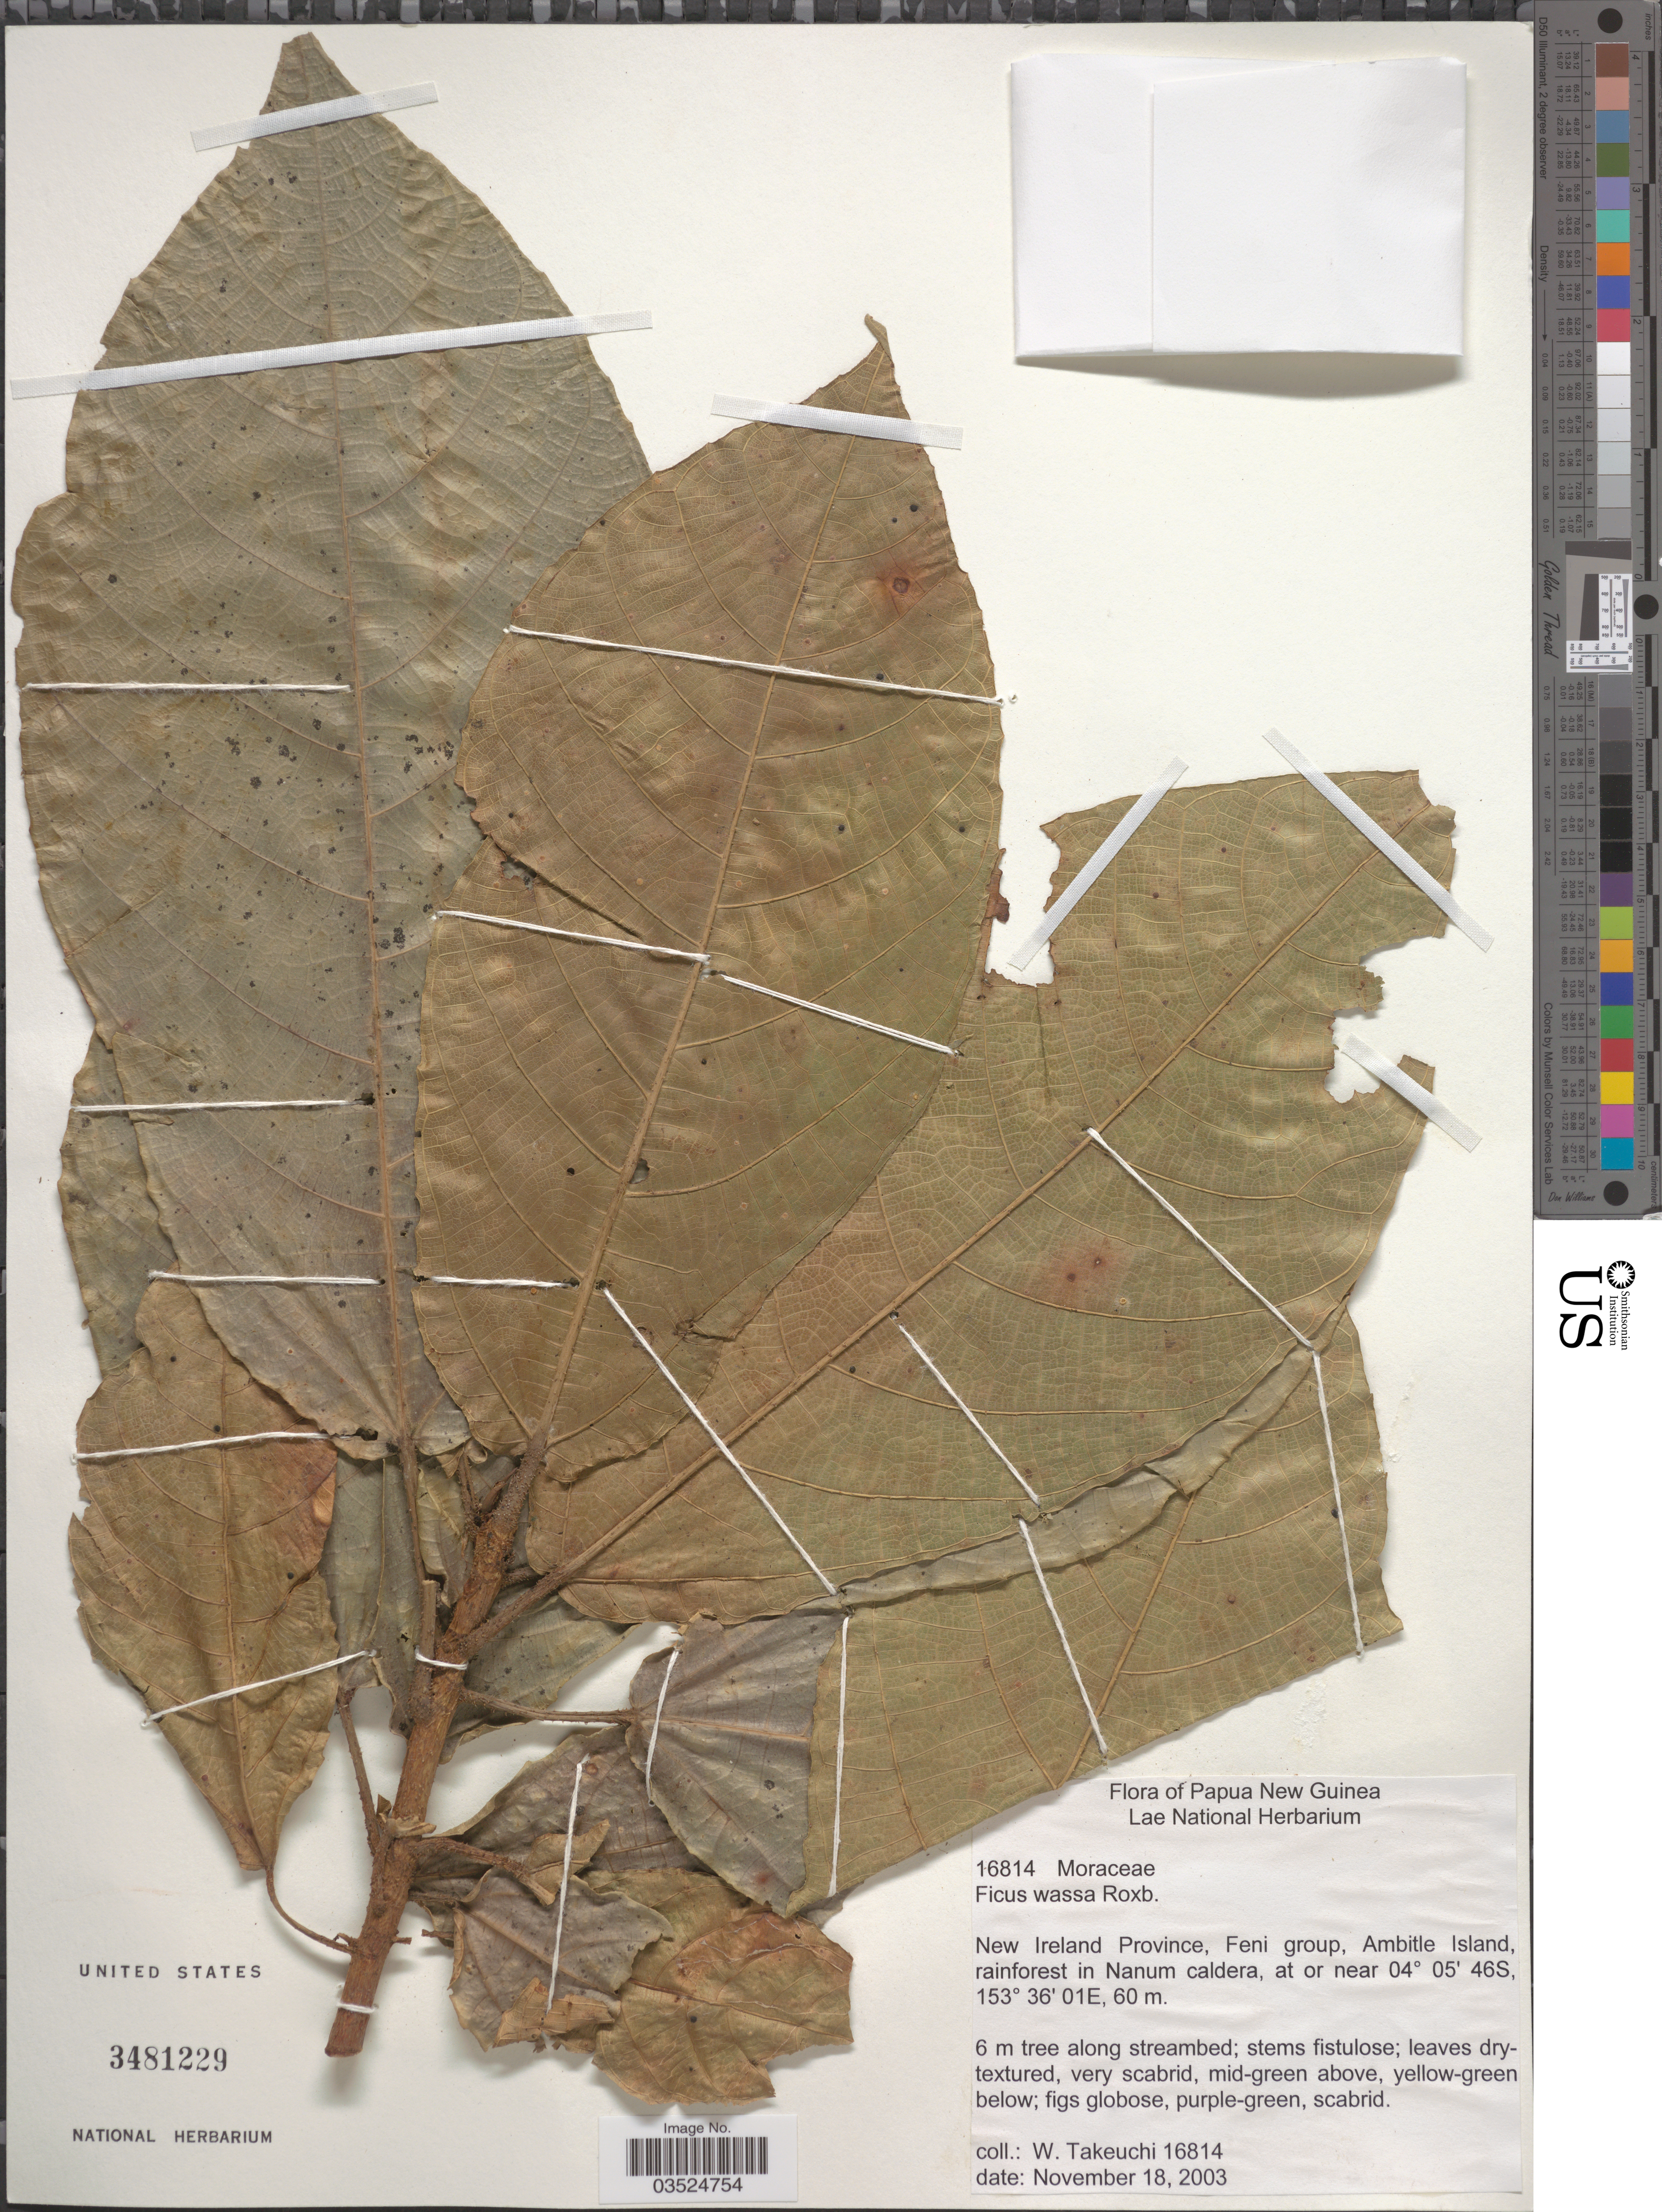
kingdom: Plantae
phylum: Tracheophyta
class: Magnoliopsida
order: Rosales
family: Moraceae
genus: Ficus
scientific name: Ficus wassa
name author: Roxb.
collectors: W. Takeuchi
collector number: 16814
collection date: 2003-11-18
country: Papua New Guinea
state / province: New Ireland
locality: Feni group, Ambitle Island, rainforest in Nanum caldera.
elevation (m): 60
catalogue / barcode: US 3481229